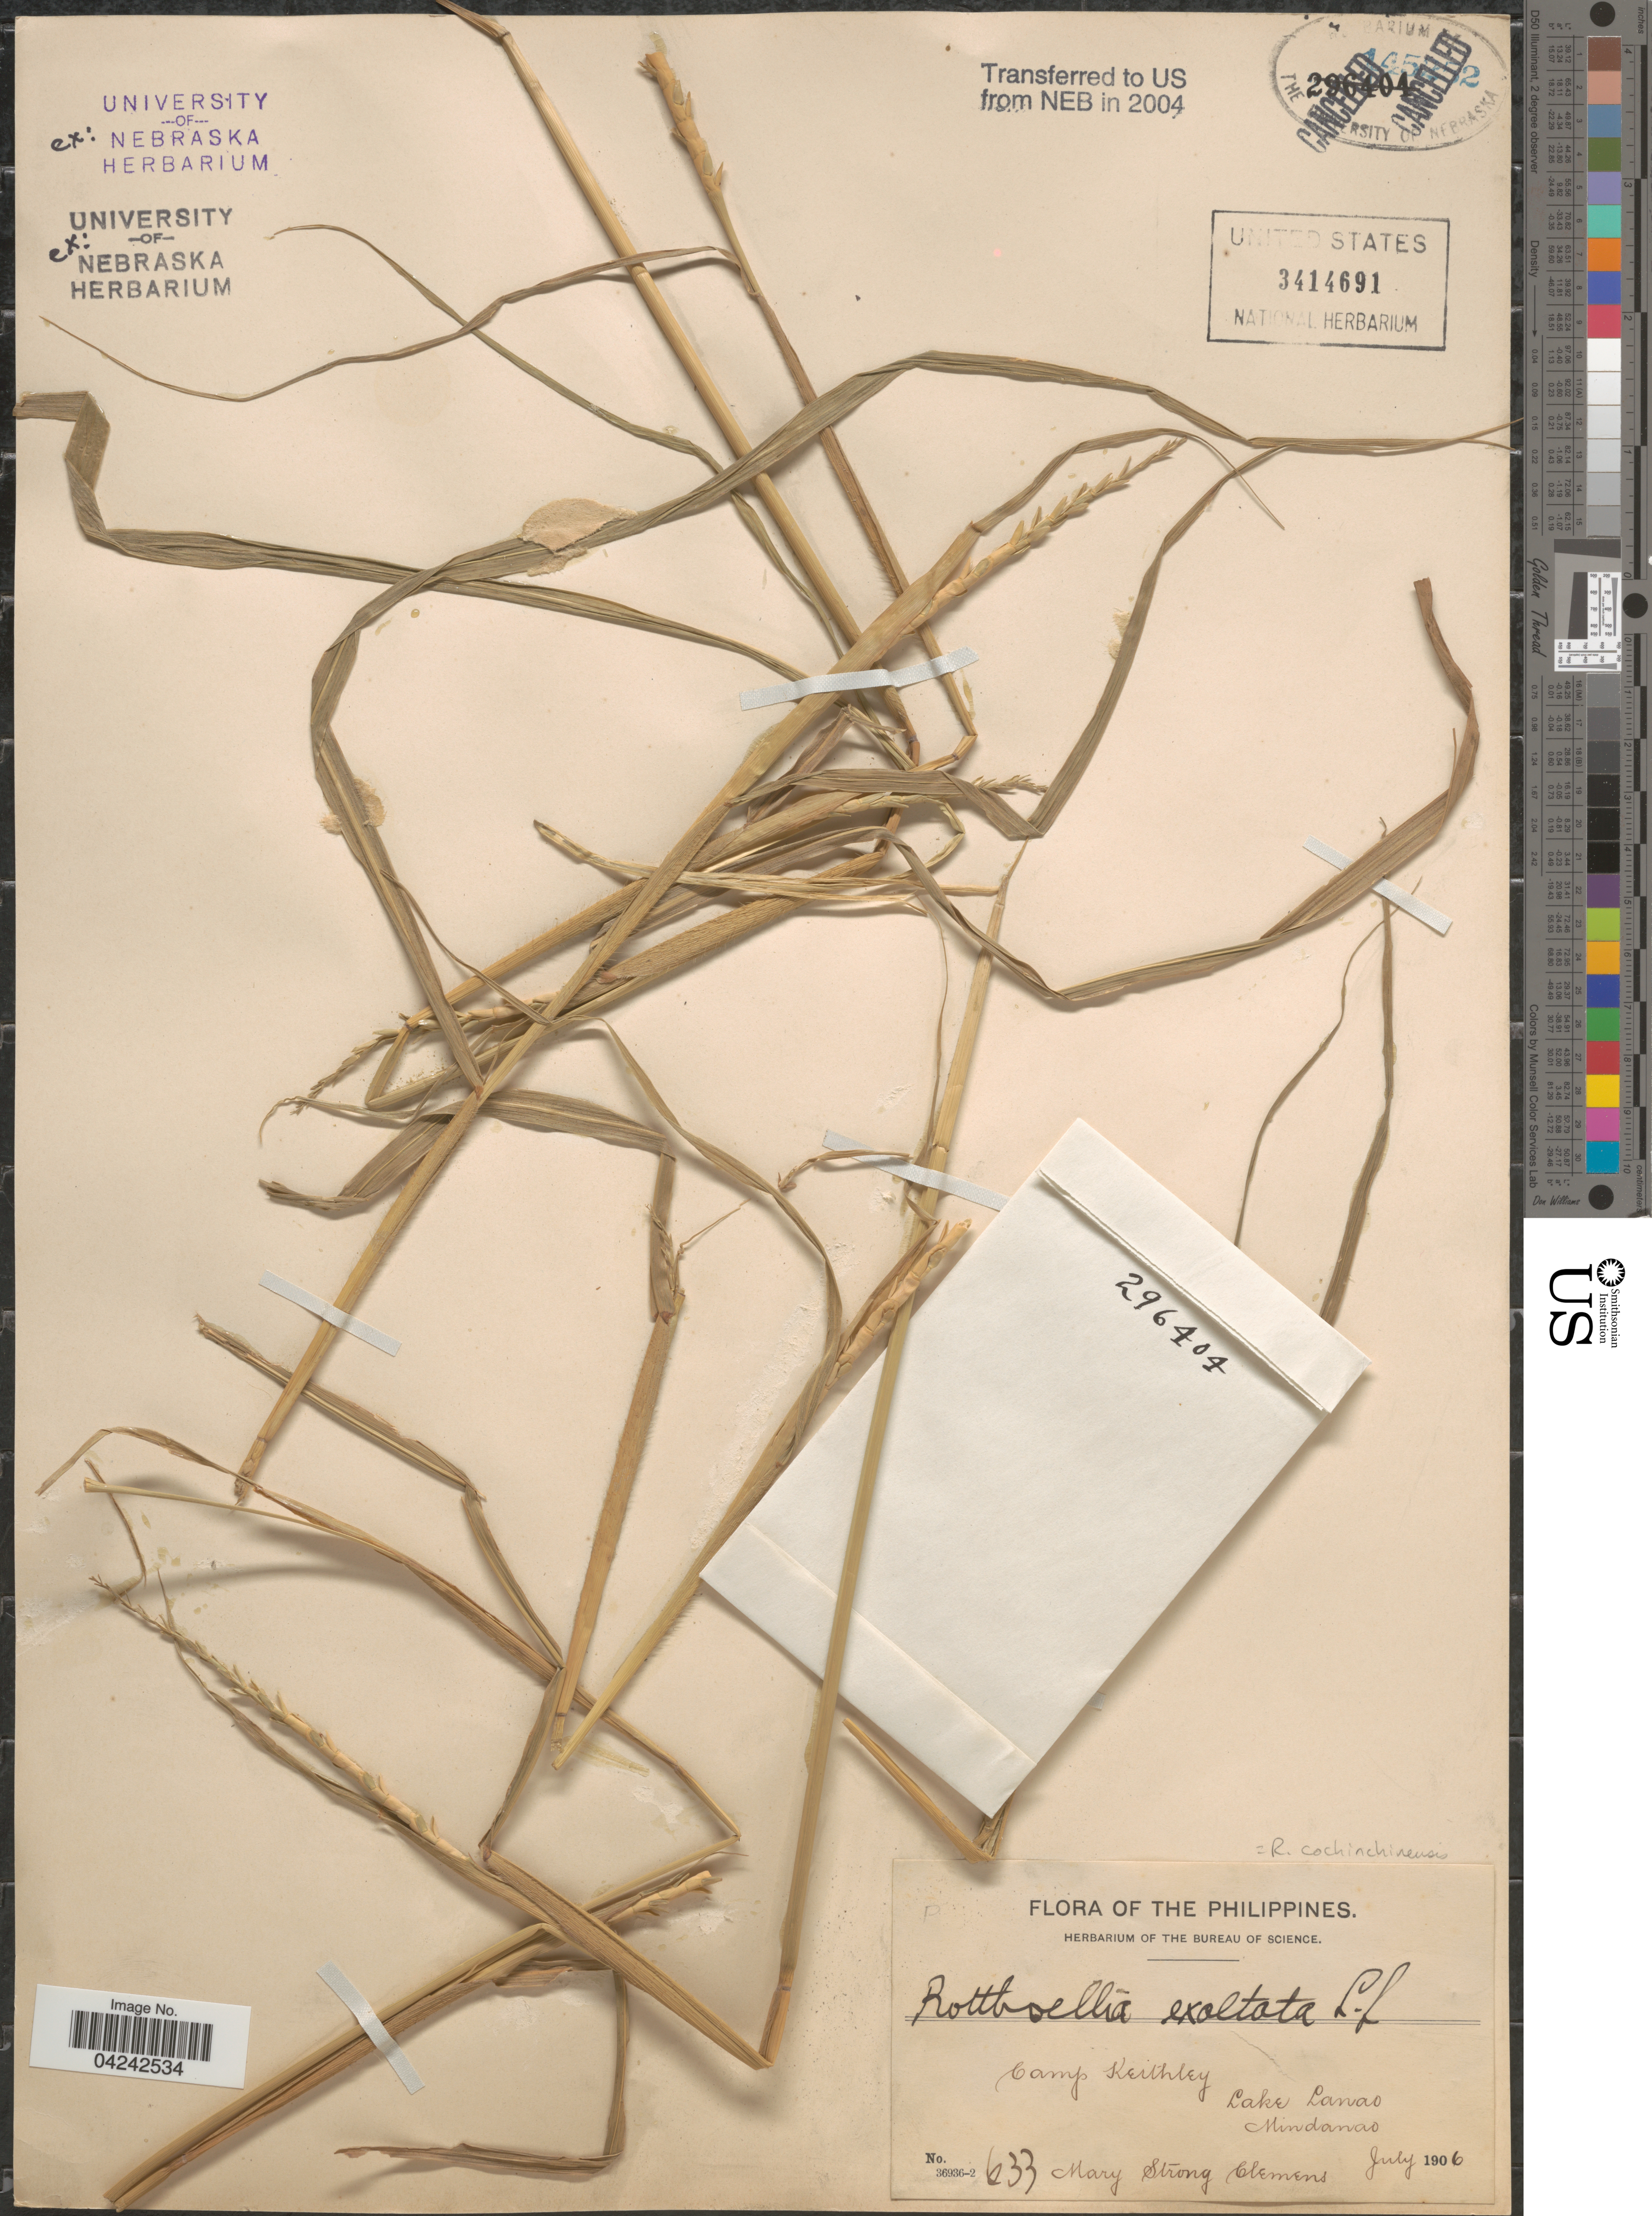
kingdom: Plantae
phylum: Tracheophyta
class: Liliopsida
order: Poales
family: Poaceae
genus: Rottboellia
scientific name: Rottboellia cochinchinensis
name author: (Lour.) Clayton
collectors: M. S. Clemens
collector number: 633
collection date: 1906-07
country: Philippines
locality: Camp Keithley. Lake Lanao. Mindanao.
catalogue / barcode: US 3414691